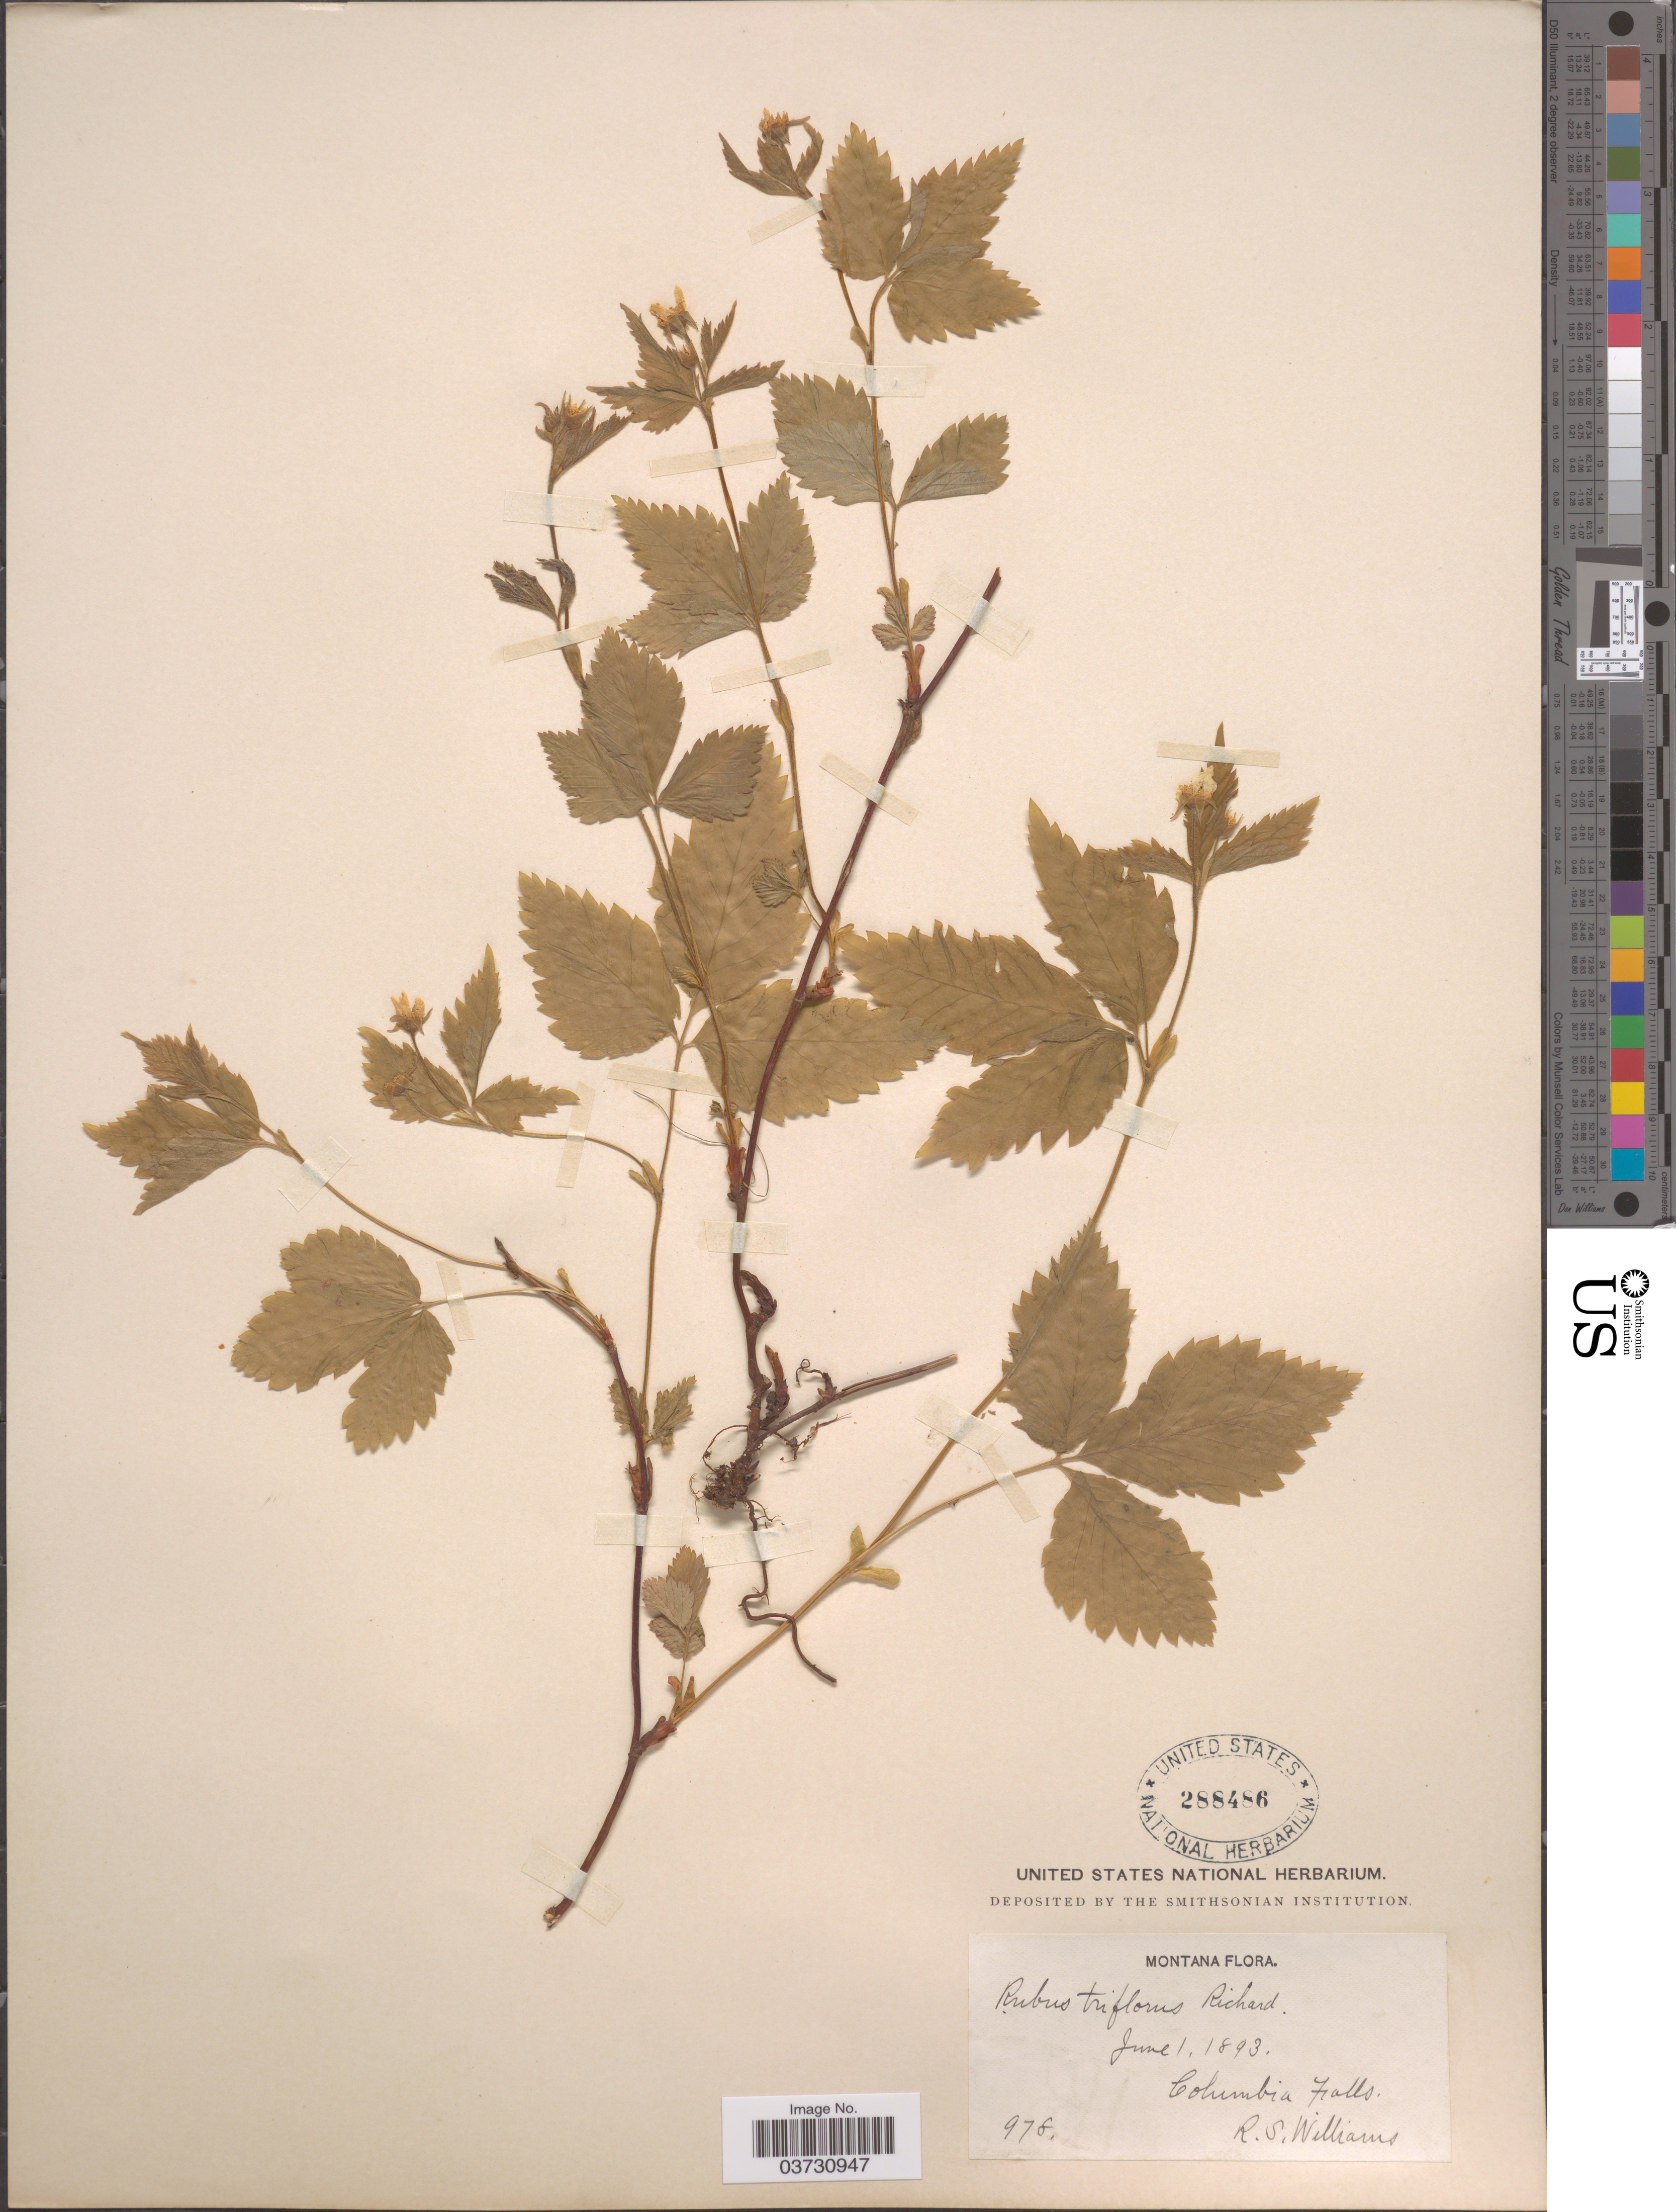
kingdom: Plantae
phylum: Tracheophyta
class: Magnoliopsida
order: Rosales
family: Rosaceae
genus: Rubus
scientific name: Rubus pubescens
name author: Raf.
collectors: R. S. Williams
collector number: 978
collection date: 1893-06-01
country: United States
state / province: Montana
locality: Columbia Falls.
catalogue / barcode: US 288486